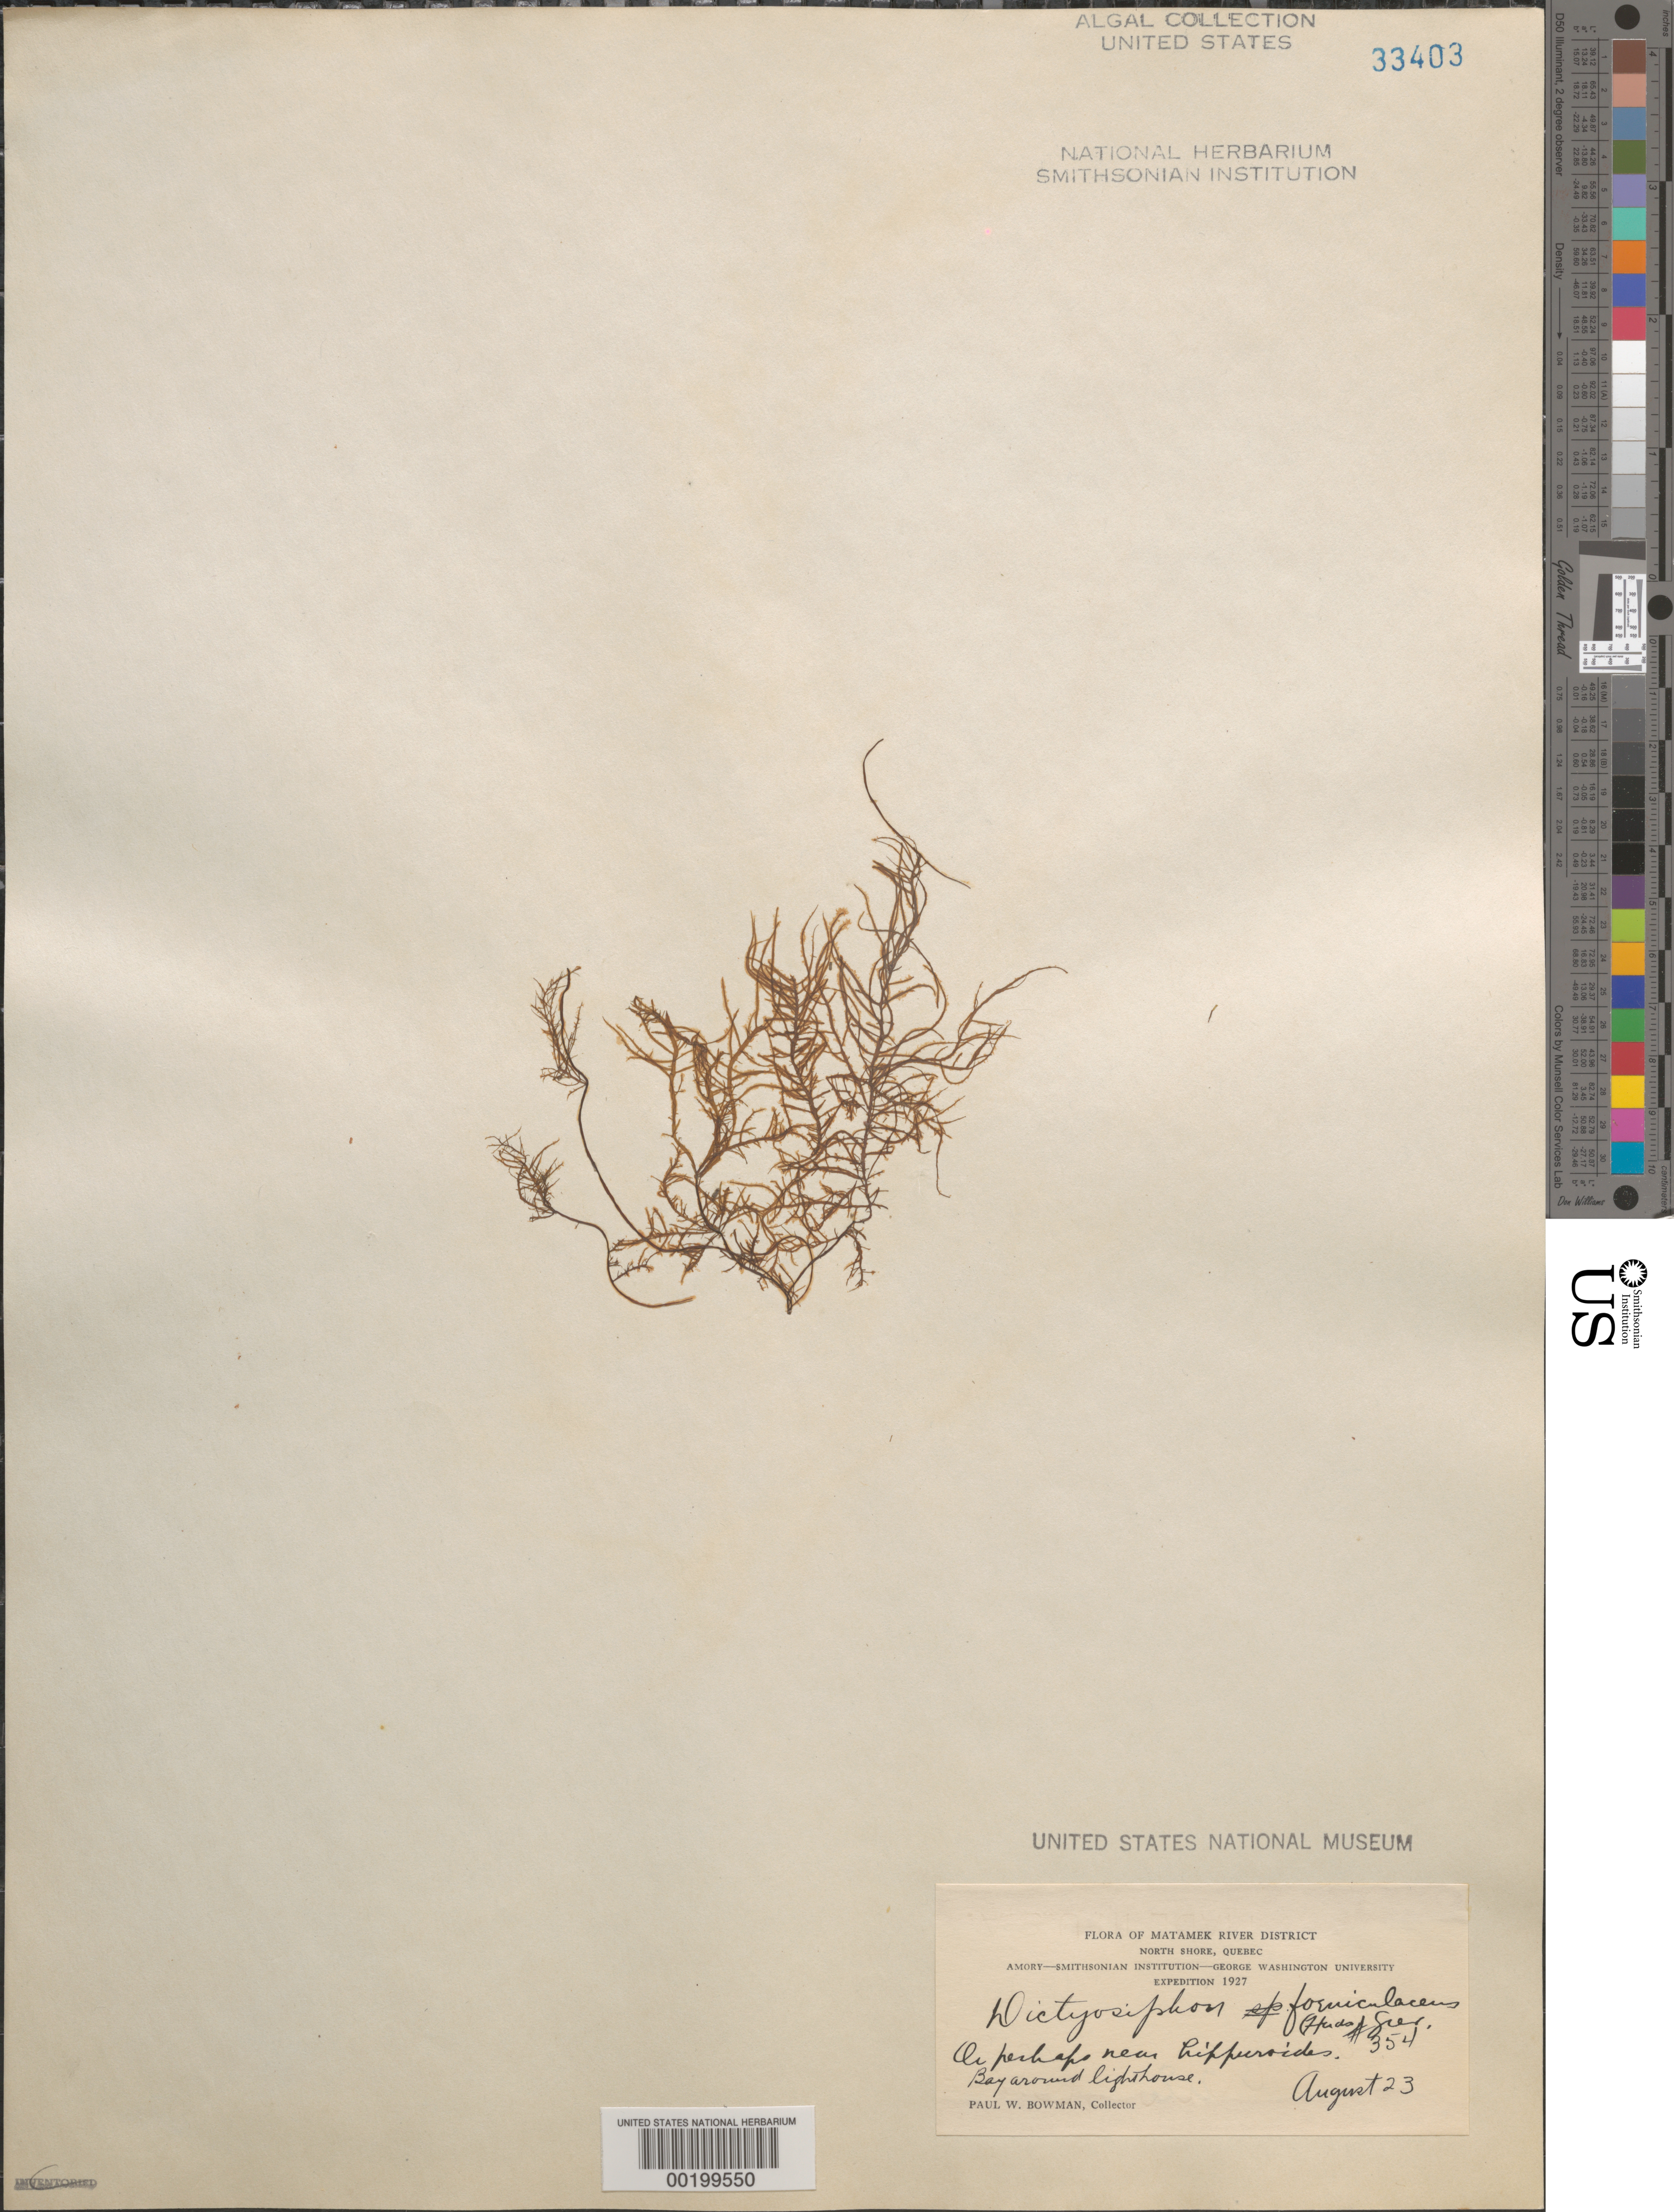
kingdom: Chromista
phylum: Ochrophyta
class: Phaeophyceae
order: Dictyosiphonales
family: Dictyosiphonaceae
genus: Dictyosiphon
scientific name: Dictyosiphon foeniculaceus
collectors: P. Bowman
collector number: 354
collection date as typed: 23 Aug 1927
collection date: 1927-08-23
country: Canada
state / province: Quebec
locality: Matamek river district, north shore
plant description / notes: Amory-Smithsonian Institution-George Washington University Expedition, 1927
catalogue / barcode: US 33403